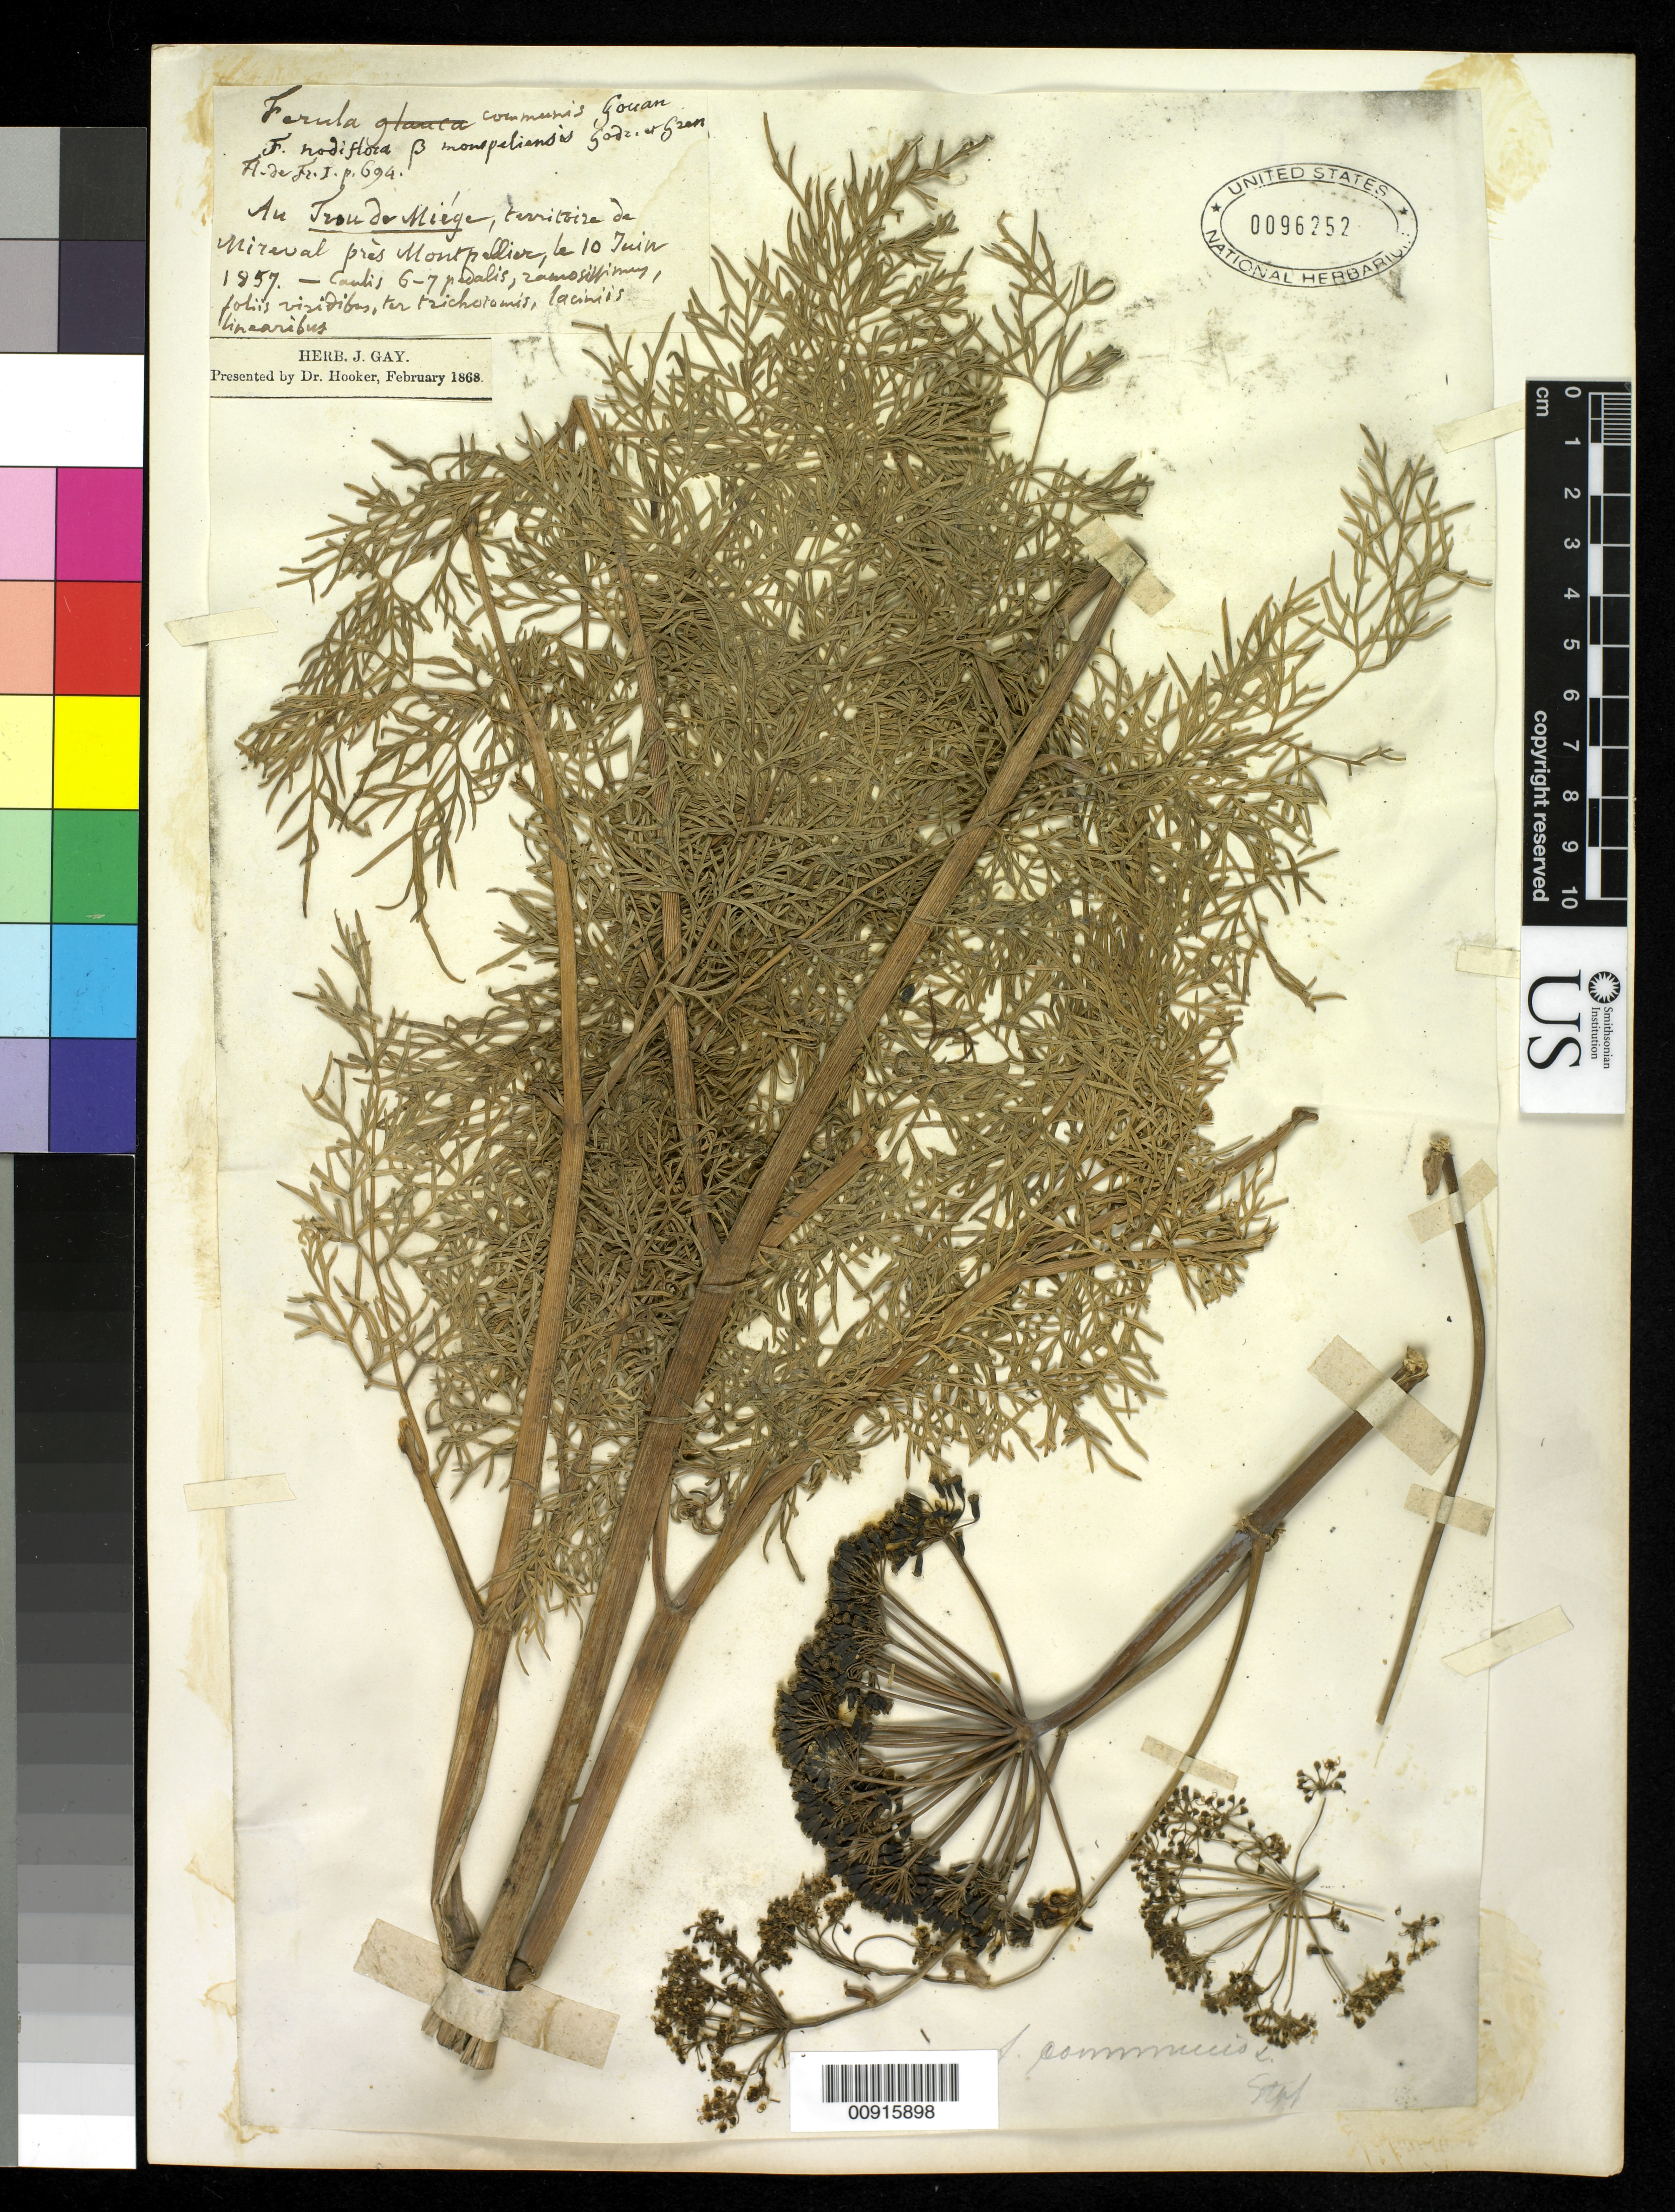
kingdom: Plantae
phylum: Tracheophyta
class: Magnoliopsida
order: Apiales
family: Apiaceae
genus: Ferula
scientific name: Ferula communis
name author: L.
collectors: J. Gay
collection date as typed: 10 Jun 1857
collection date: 1857-06-10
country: France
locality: Au Trou de Miége, territorie de mireval près Montpellier.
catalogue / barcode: US 96252